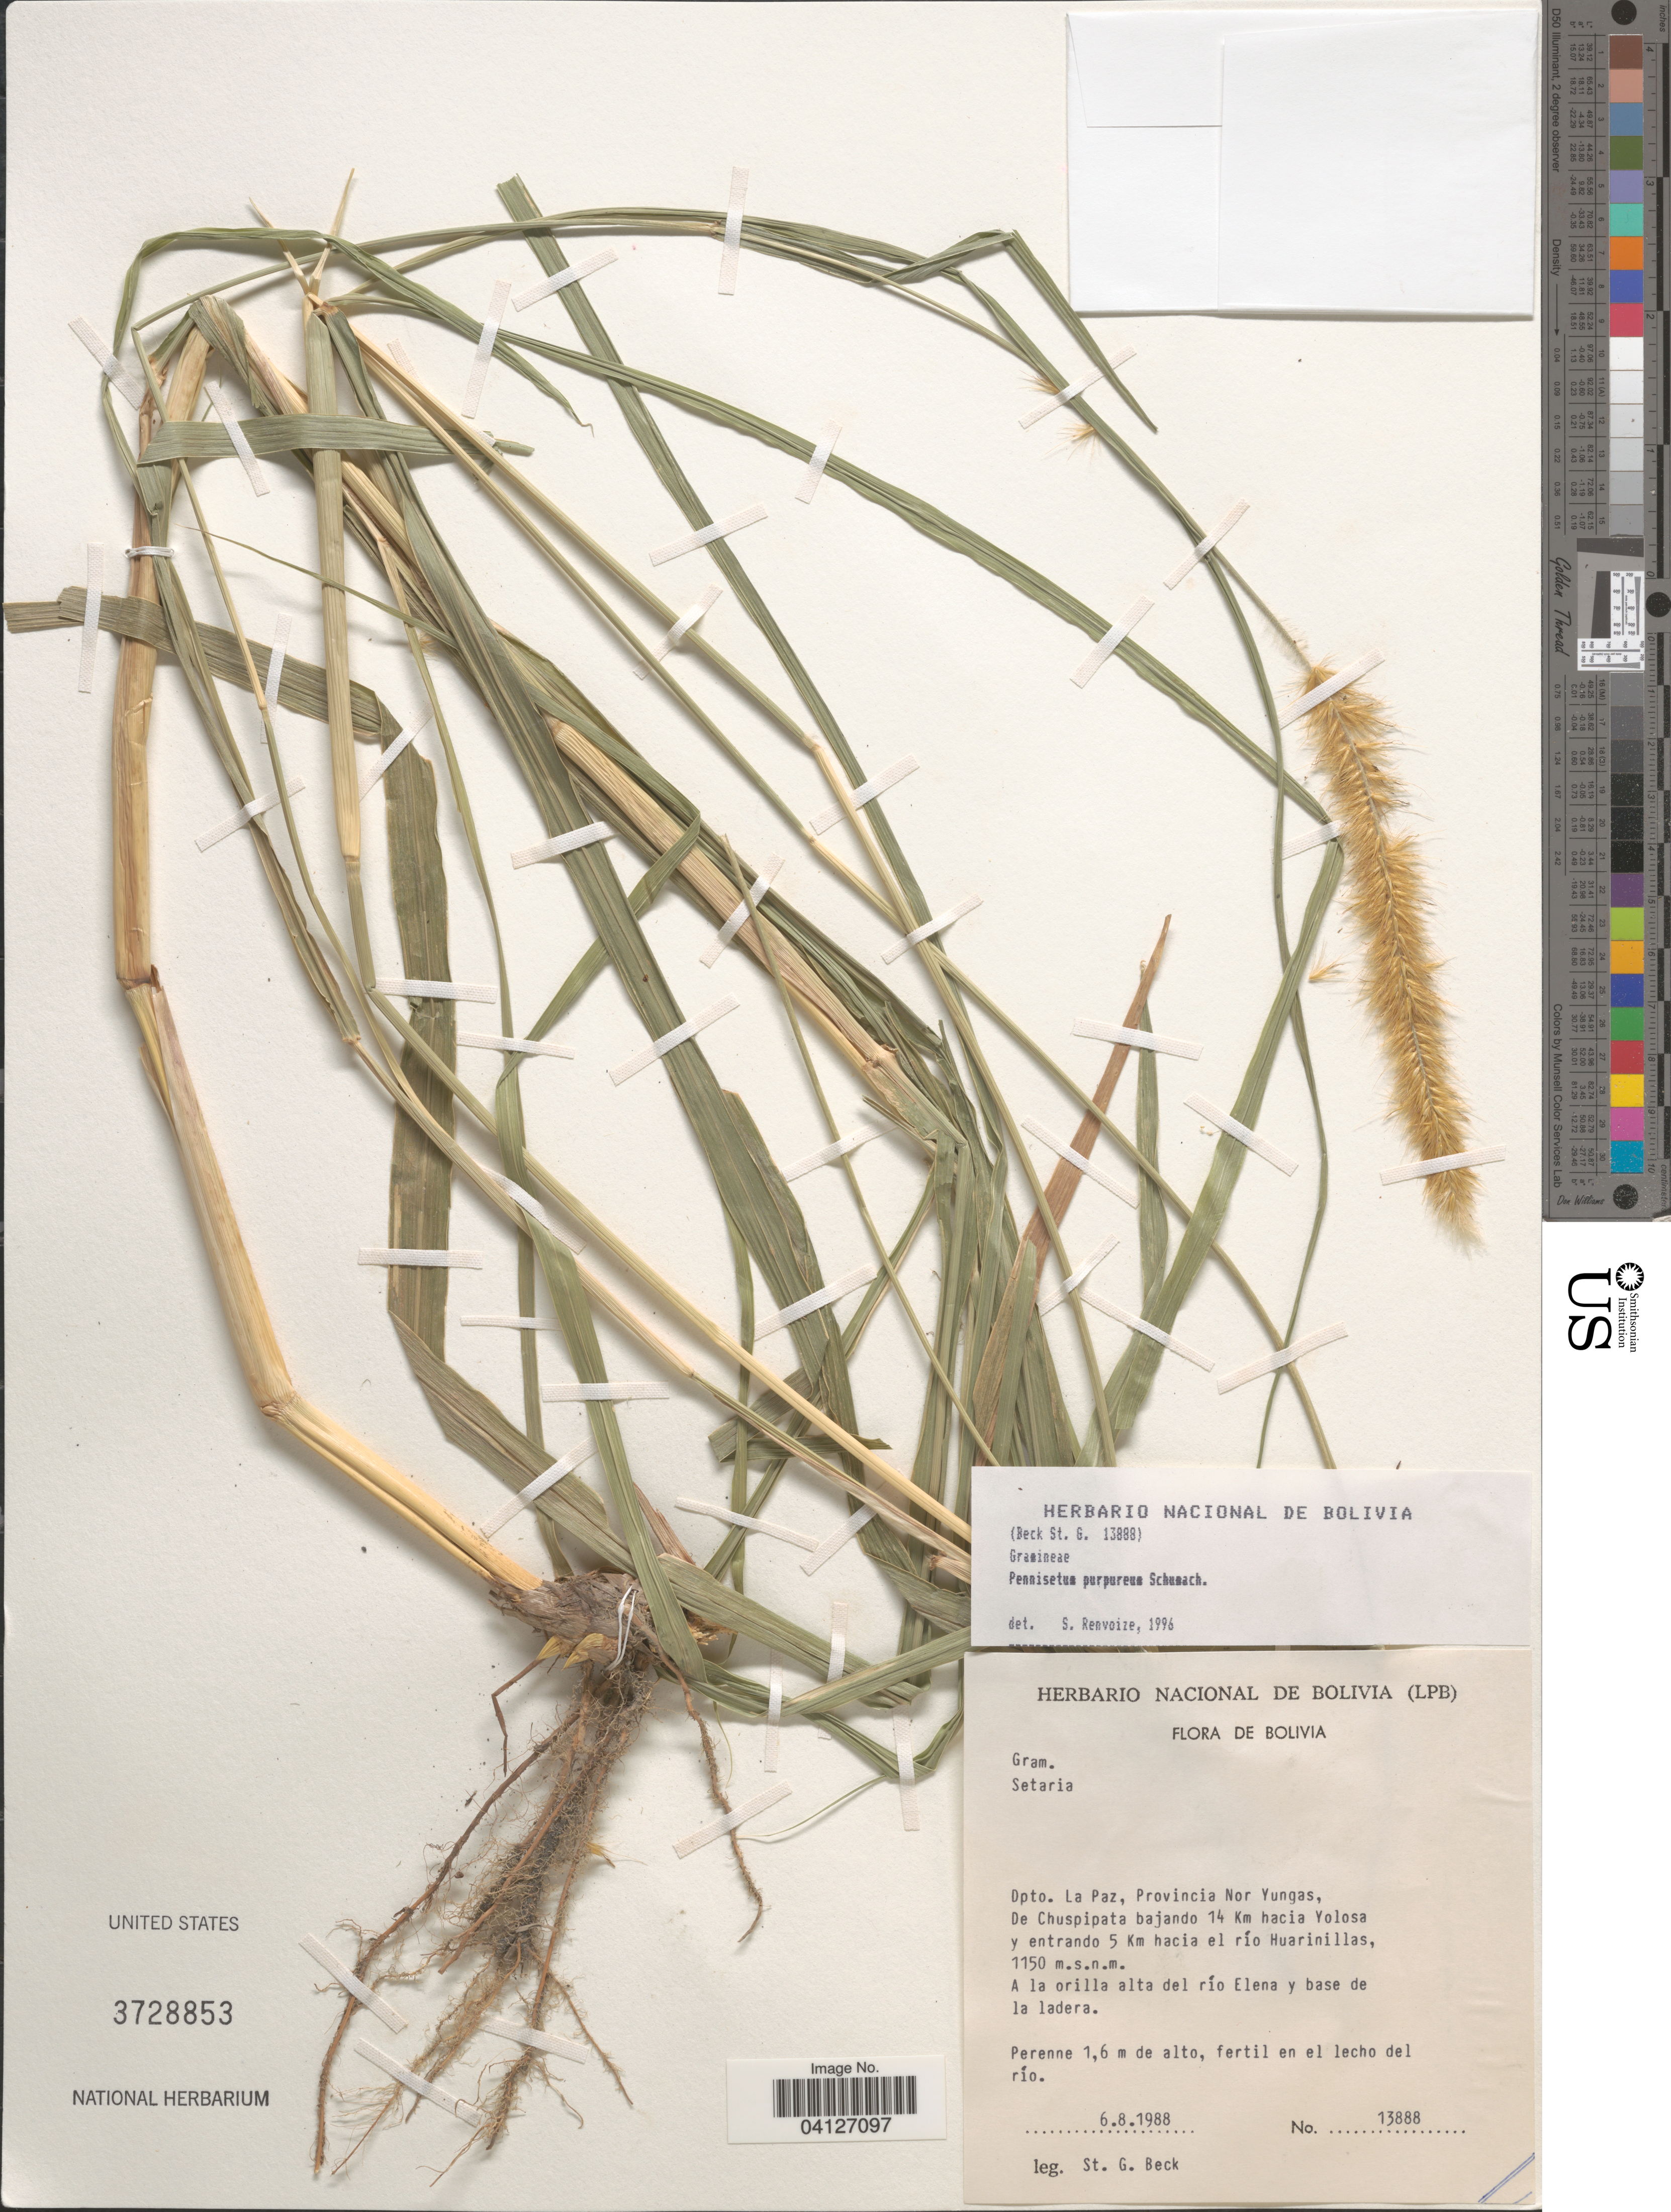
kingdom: Plantae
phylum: Tracheophyta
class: Liliopsida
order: Poales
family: Poaceae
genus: Pennisetum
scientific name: Pennisetum purpureum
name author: Schumach.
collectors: S. G. Beck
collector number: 13888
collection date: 1988-08-06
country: Bolivia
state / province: La Paz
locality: Depto. La Paz, Provincia Nor Yungas, De Chuspipata bajando 14 Km hacia Yolosa y entrando 5 Km hacia el río Huarinillas. A la orilla alta del río Elena y base de la ladera.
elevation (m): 1150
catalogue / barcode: US 3728853